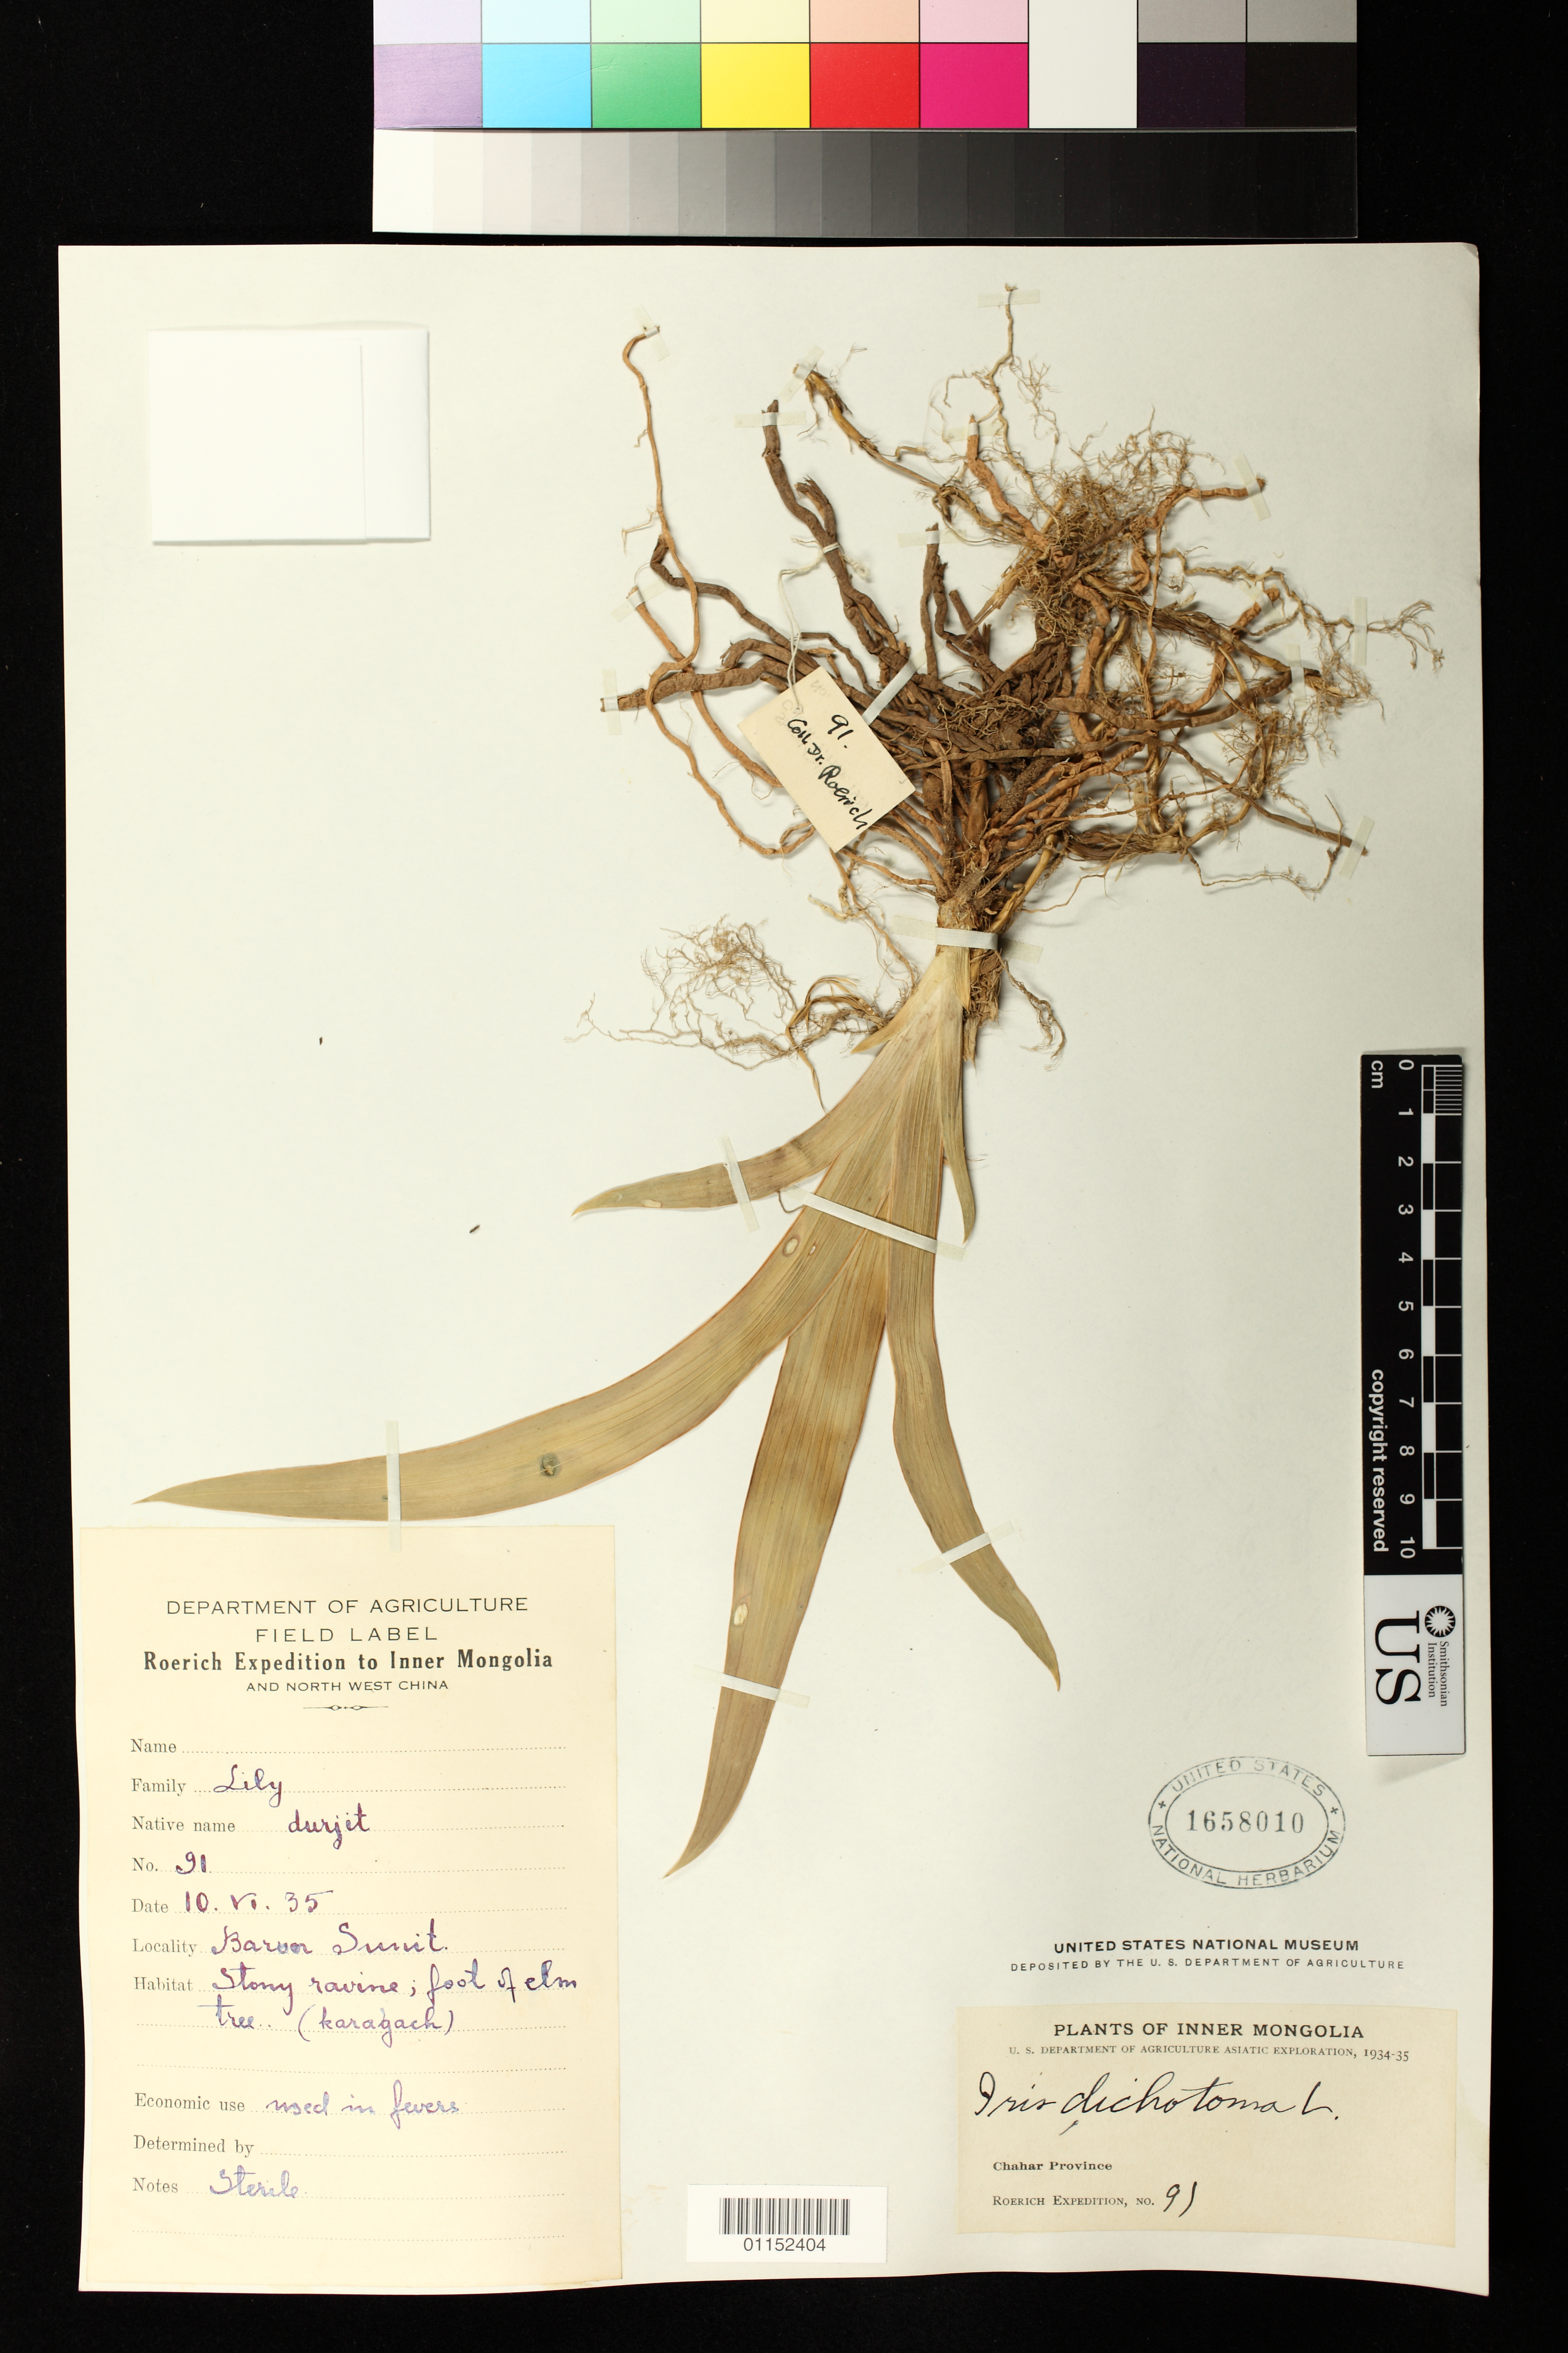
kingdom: Plantae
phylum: Tracheophyta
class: Liliopsida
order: Asparagales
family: Iridaceae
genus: Iris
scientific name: Iris dichotoma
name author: Pall.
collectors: -. Roerich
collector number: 91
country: China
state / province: Nei Monggol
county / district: Chahar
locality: Barun Sunit.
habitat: stony ravine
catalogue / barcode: US 1658010